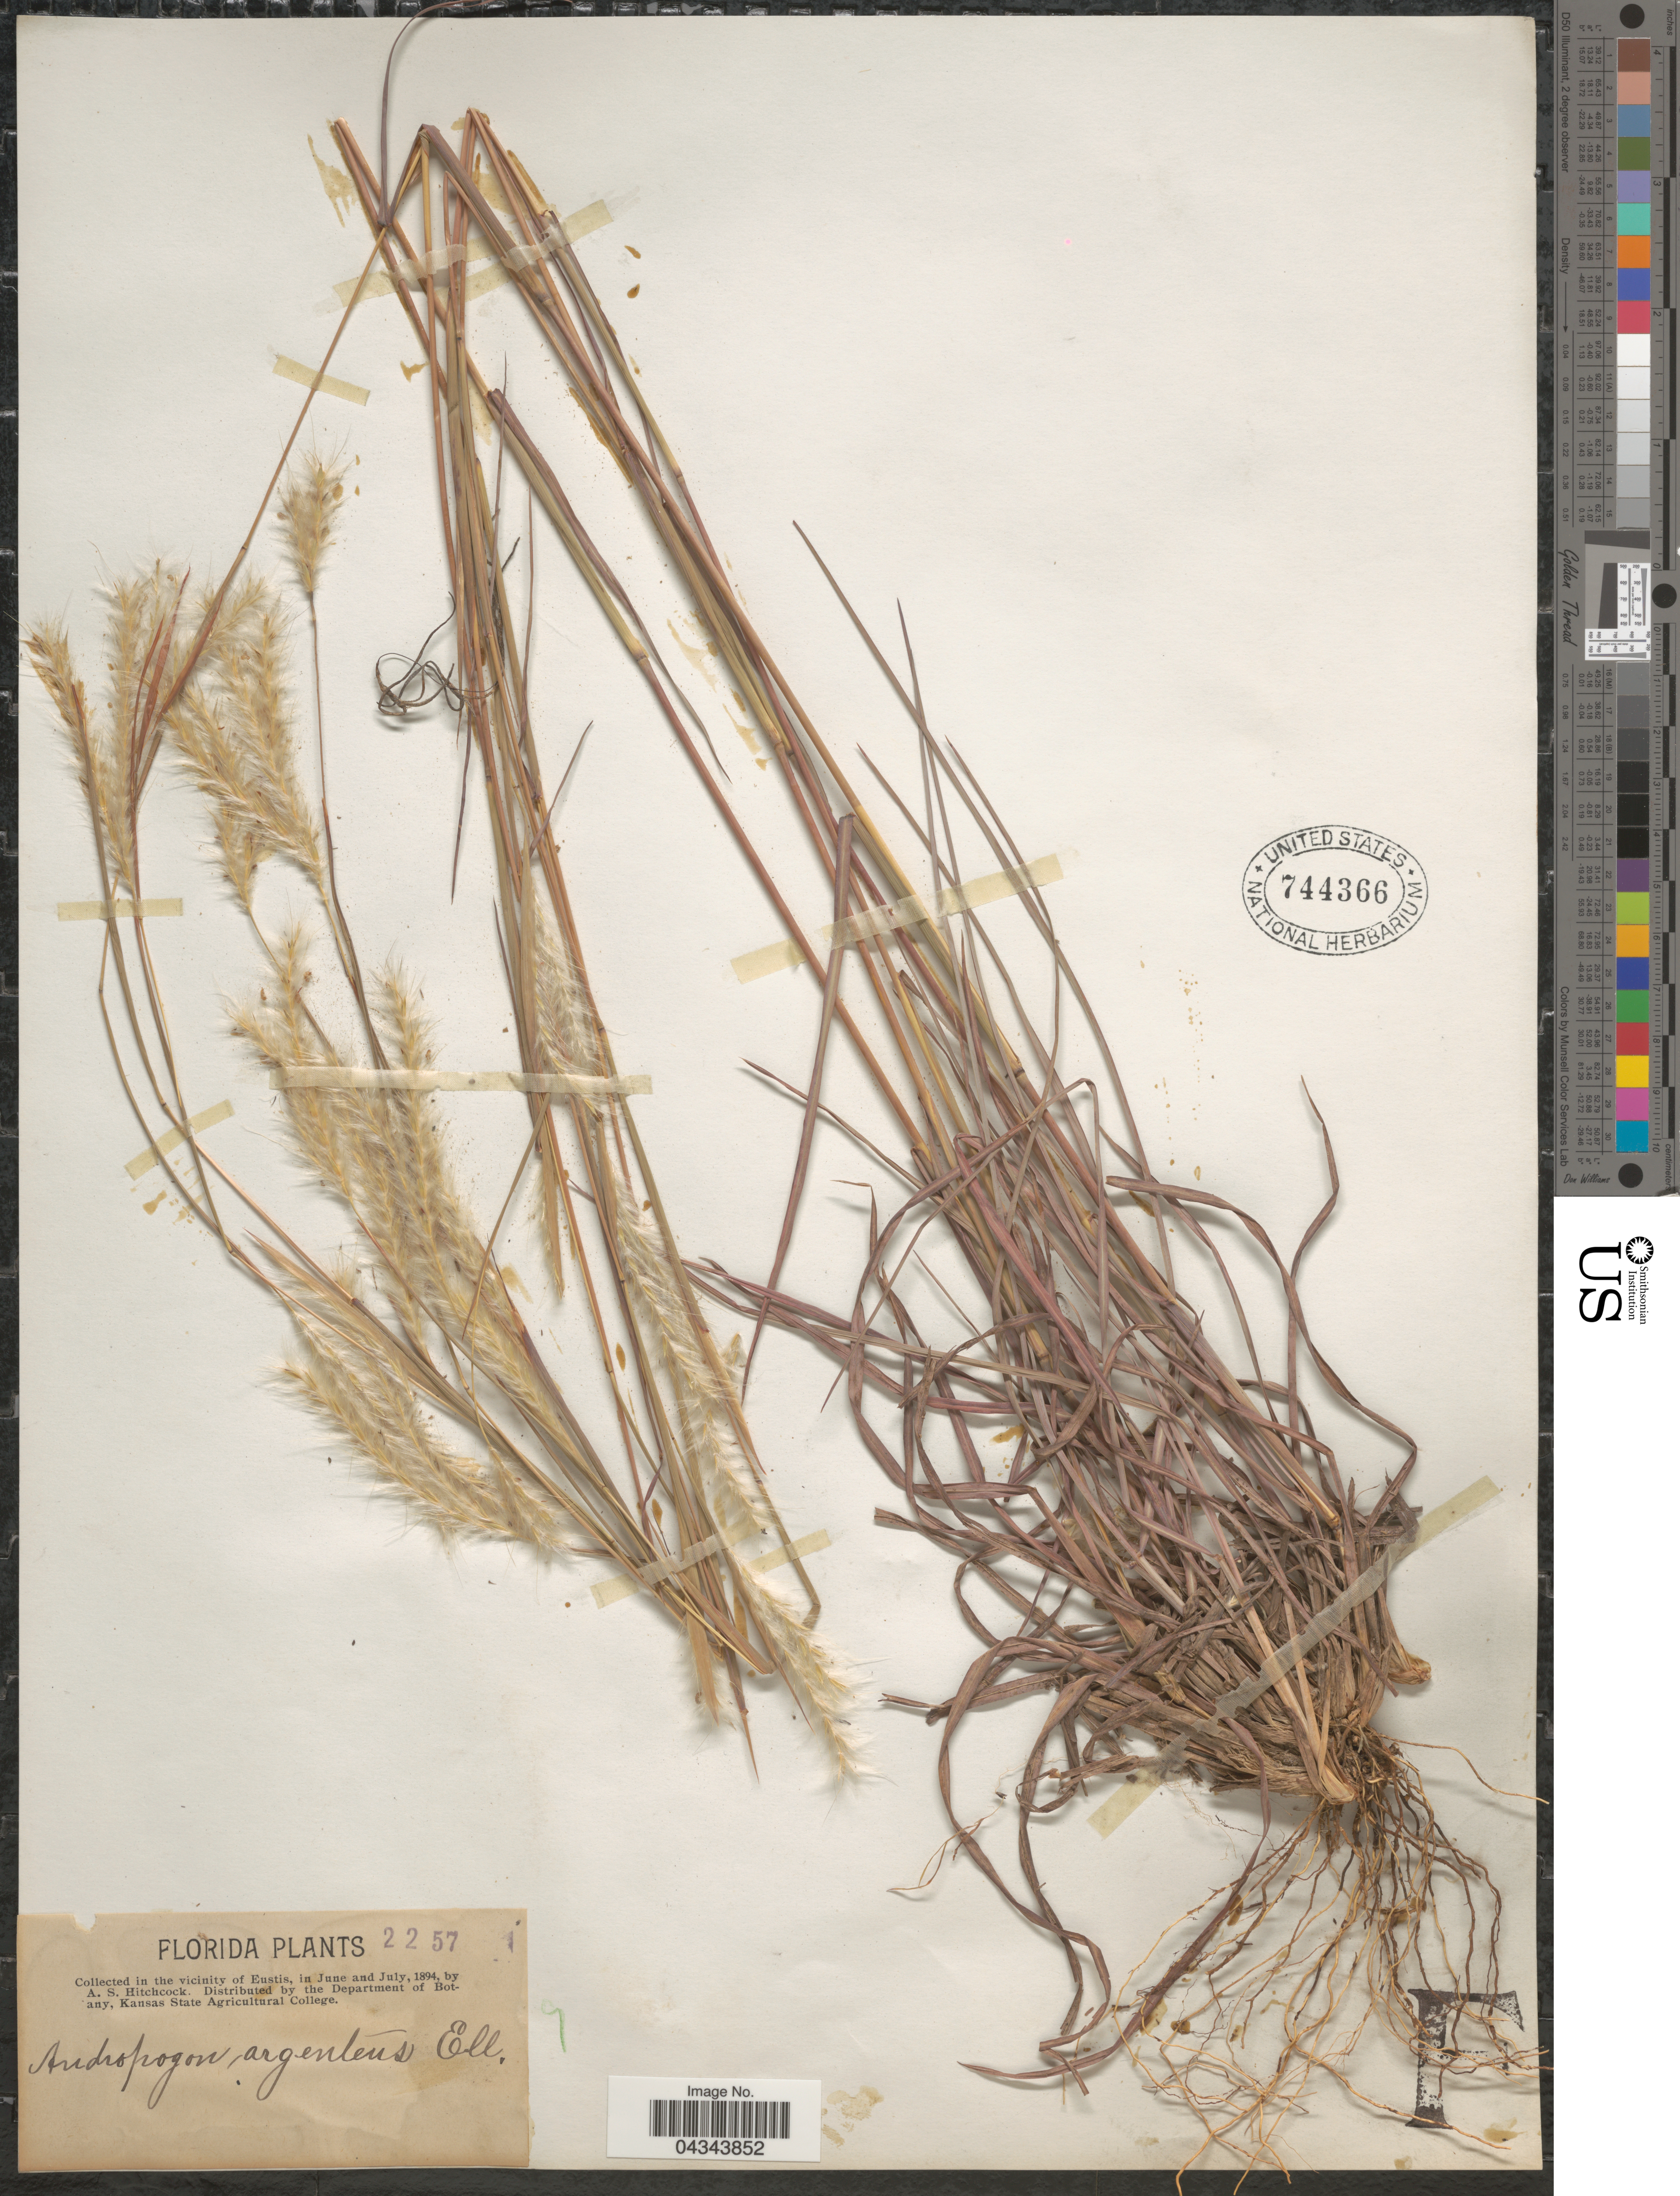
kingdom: Plantae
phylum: Tracheophyta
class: Liliopsida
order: Poales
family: Poaceae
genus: Andropogon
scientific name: Andropogon ternarius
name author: Michx.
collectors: A. S. Hitchcock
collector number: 2257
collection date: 1894-06/1894-07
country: United States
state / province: Florida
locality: In the vicinity of Eustis.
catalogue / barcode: US 744366